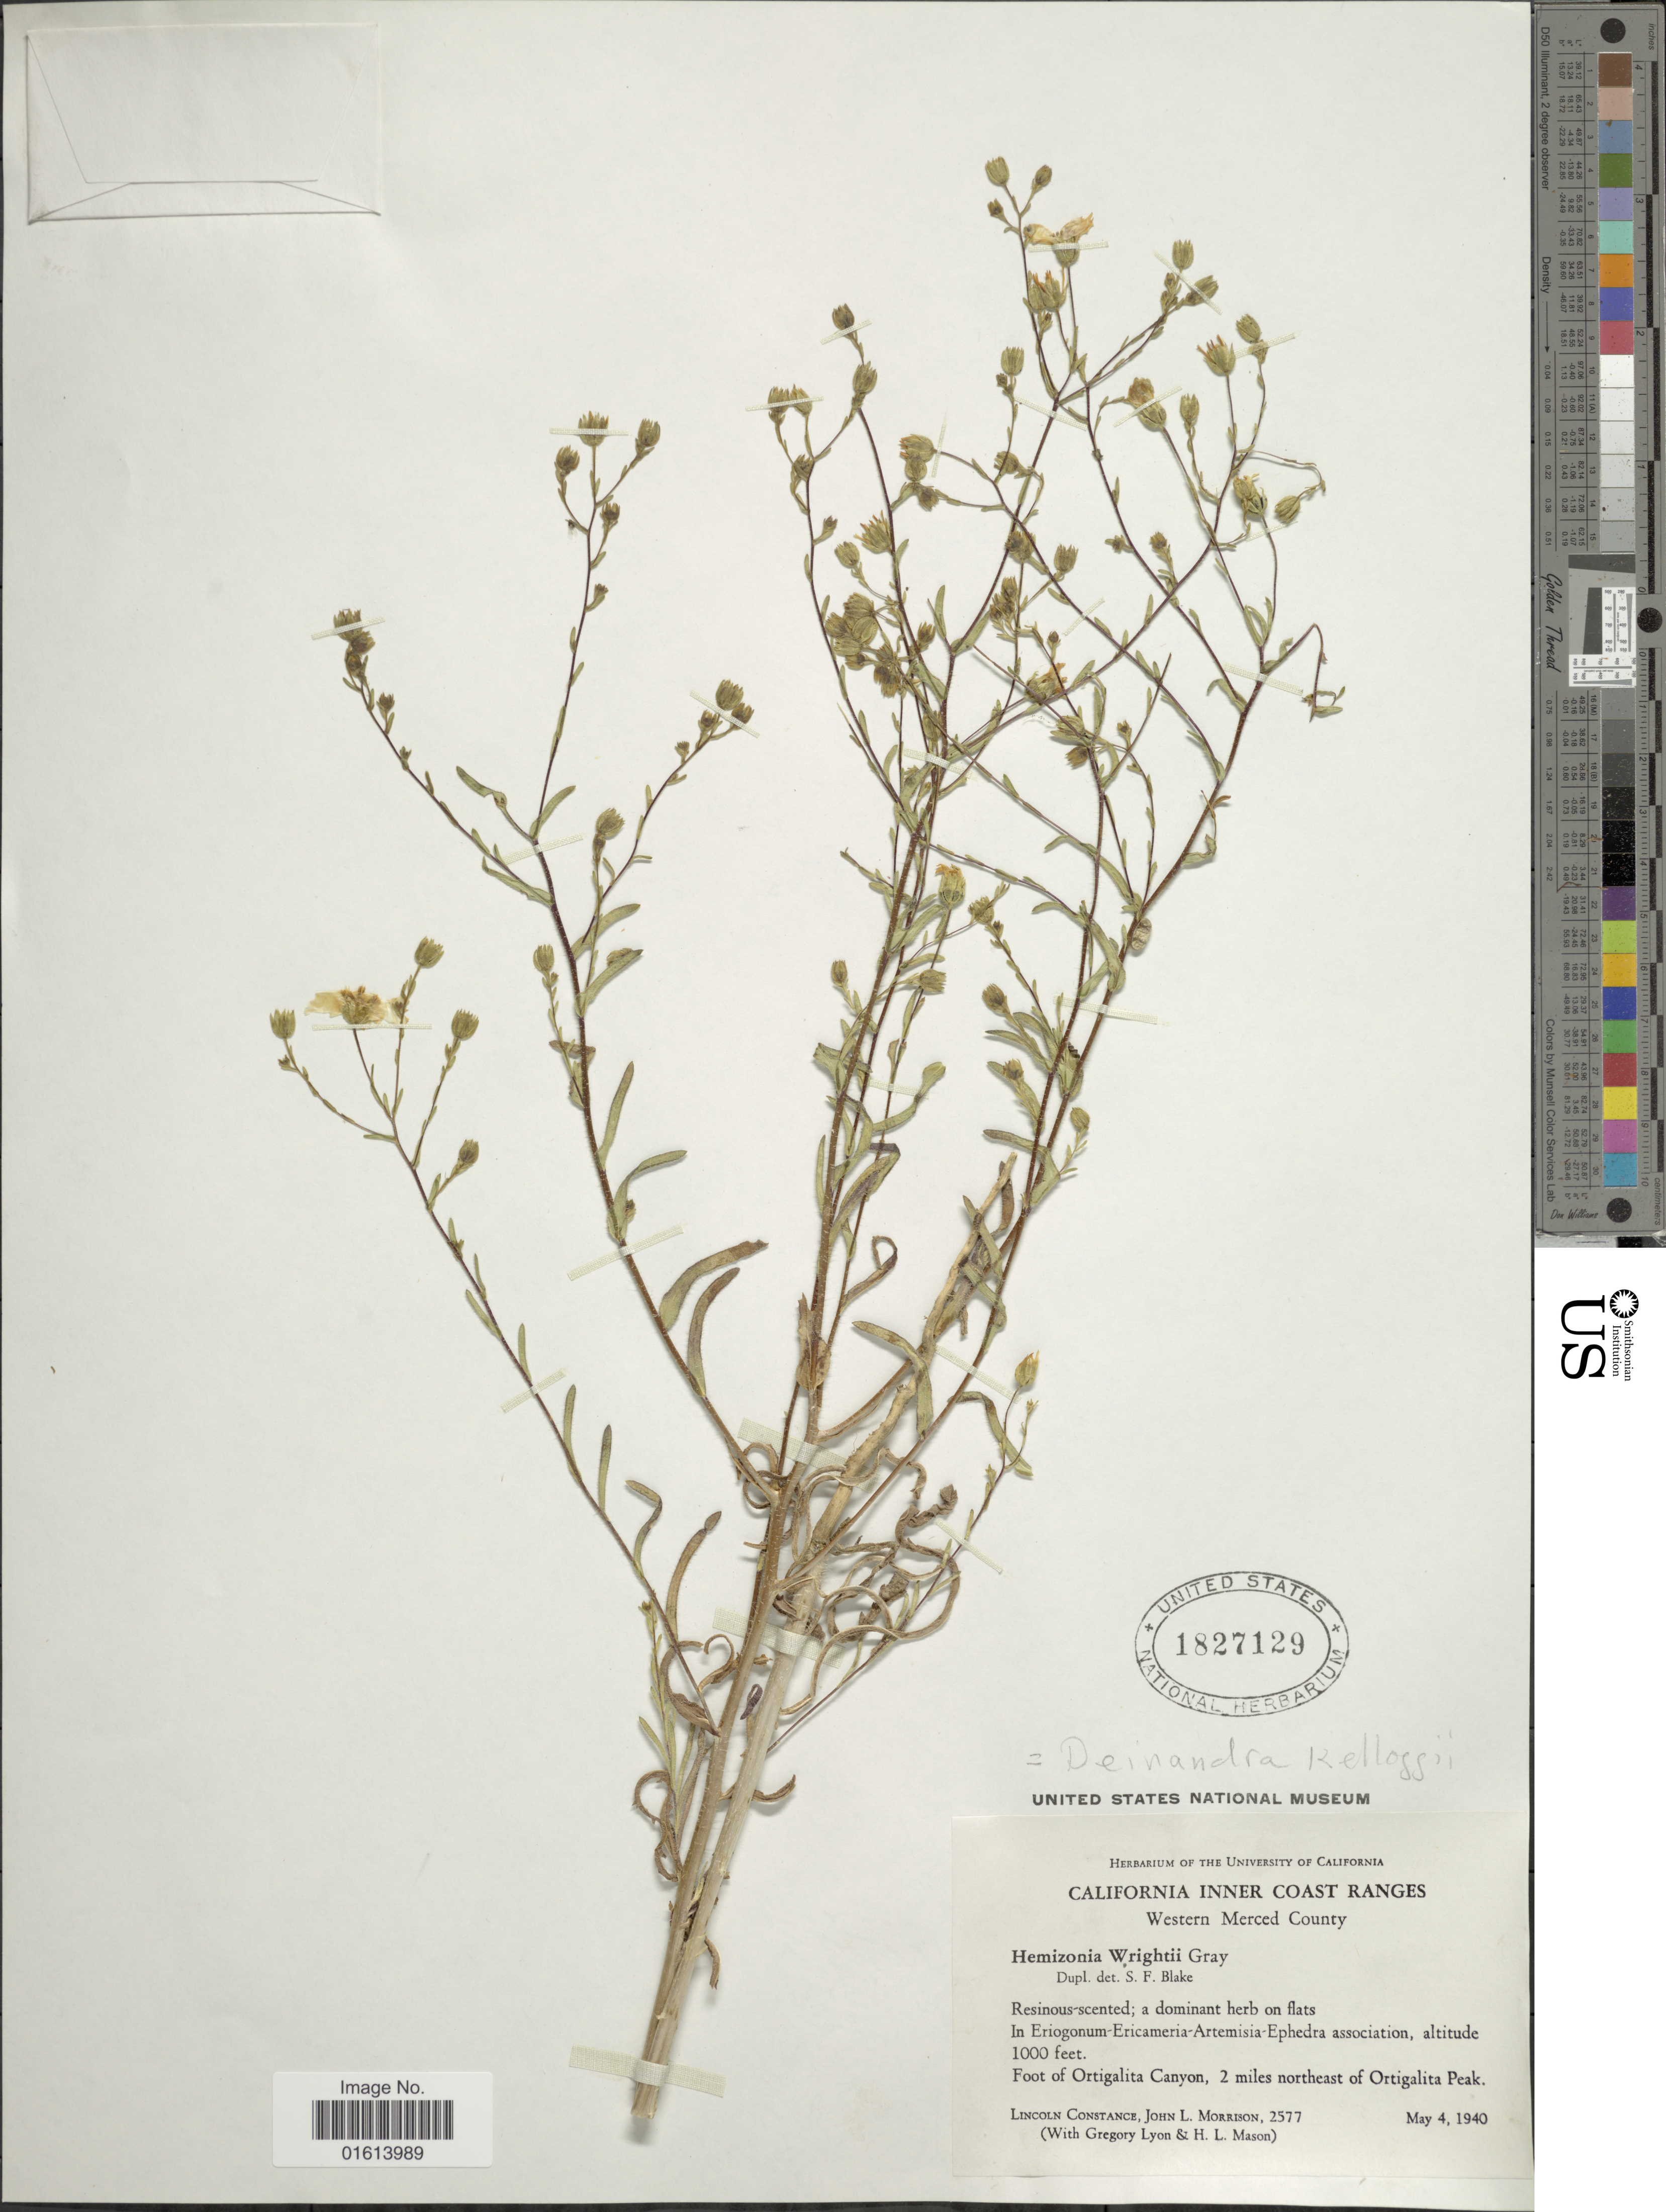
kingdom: Plantae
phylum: Tracheophyta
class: Magnoliopsida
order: Asterales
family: Asteraceae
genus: Deinandra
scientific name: Deinandra fasciculata subsp. ramosissima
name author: (Benth.) Davidson & Moxley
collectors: L. Constance, J. L. Morrison, G. Lyon & H. L. Mason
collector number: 2577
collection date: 1940-05-04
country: United States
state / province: California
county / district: Merced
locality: California Inner Coast Ranges, Western Merced County, in Eriogonum-Ericameria-Artemisia-Ephedra association, foot of Ortigalita Canyon, 2 miles northeast of Ortigalita Peak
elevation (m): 305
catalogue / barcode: US 1827129